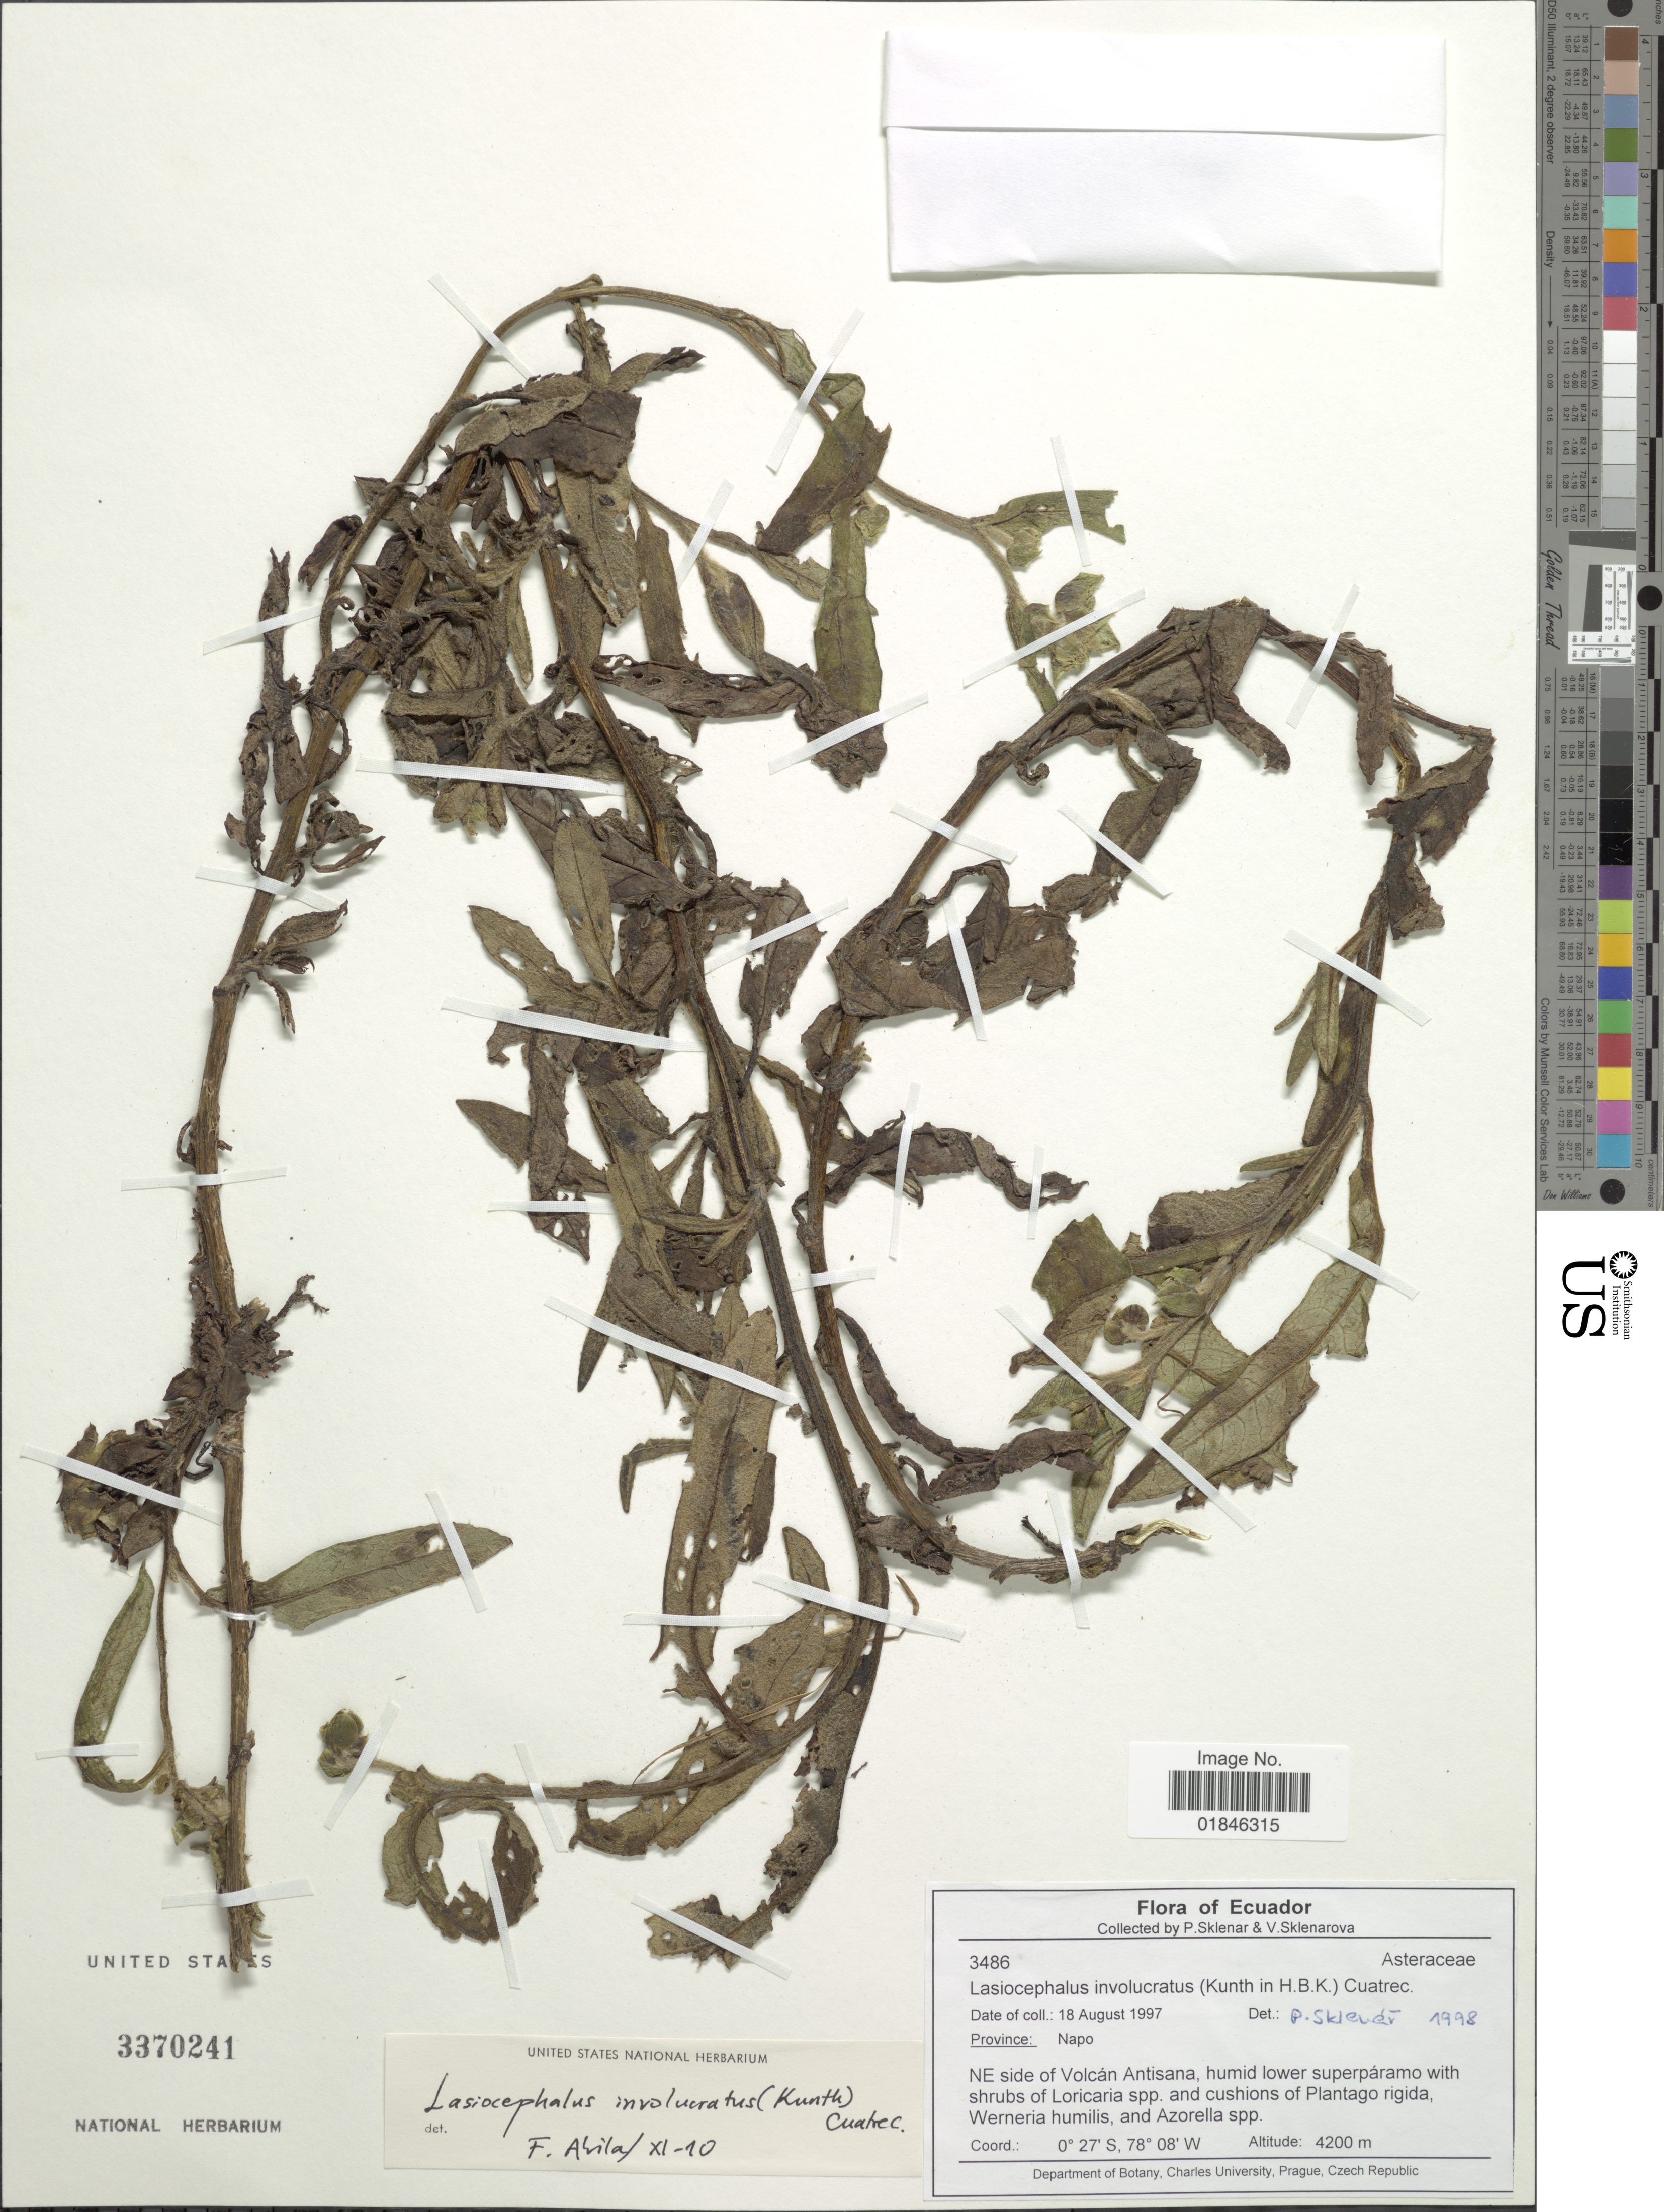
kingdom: Plantae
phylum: Tracheophyta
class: Magnoliopsida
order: Asterales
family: Asteraceae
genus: Senecio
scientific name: Senecio involucratus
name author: (Kunth) DC.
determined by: Salomon, Luciana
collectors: P. Sklenar & V. Kosteckova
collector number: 3486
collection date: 1997-08-18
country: Ecuador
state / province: Napo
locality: Province: Napo. NE side of Volcán Antisana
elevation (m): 4200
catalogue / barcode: US 3370241